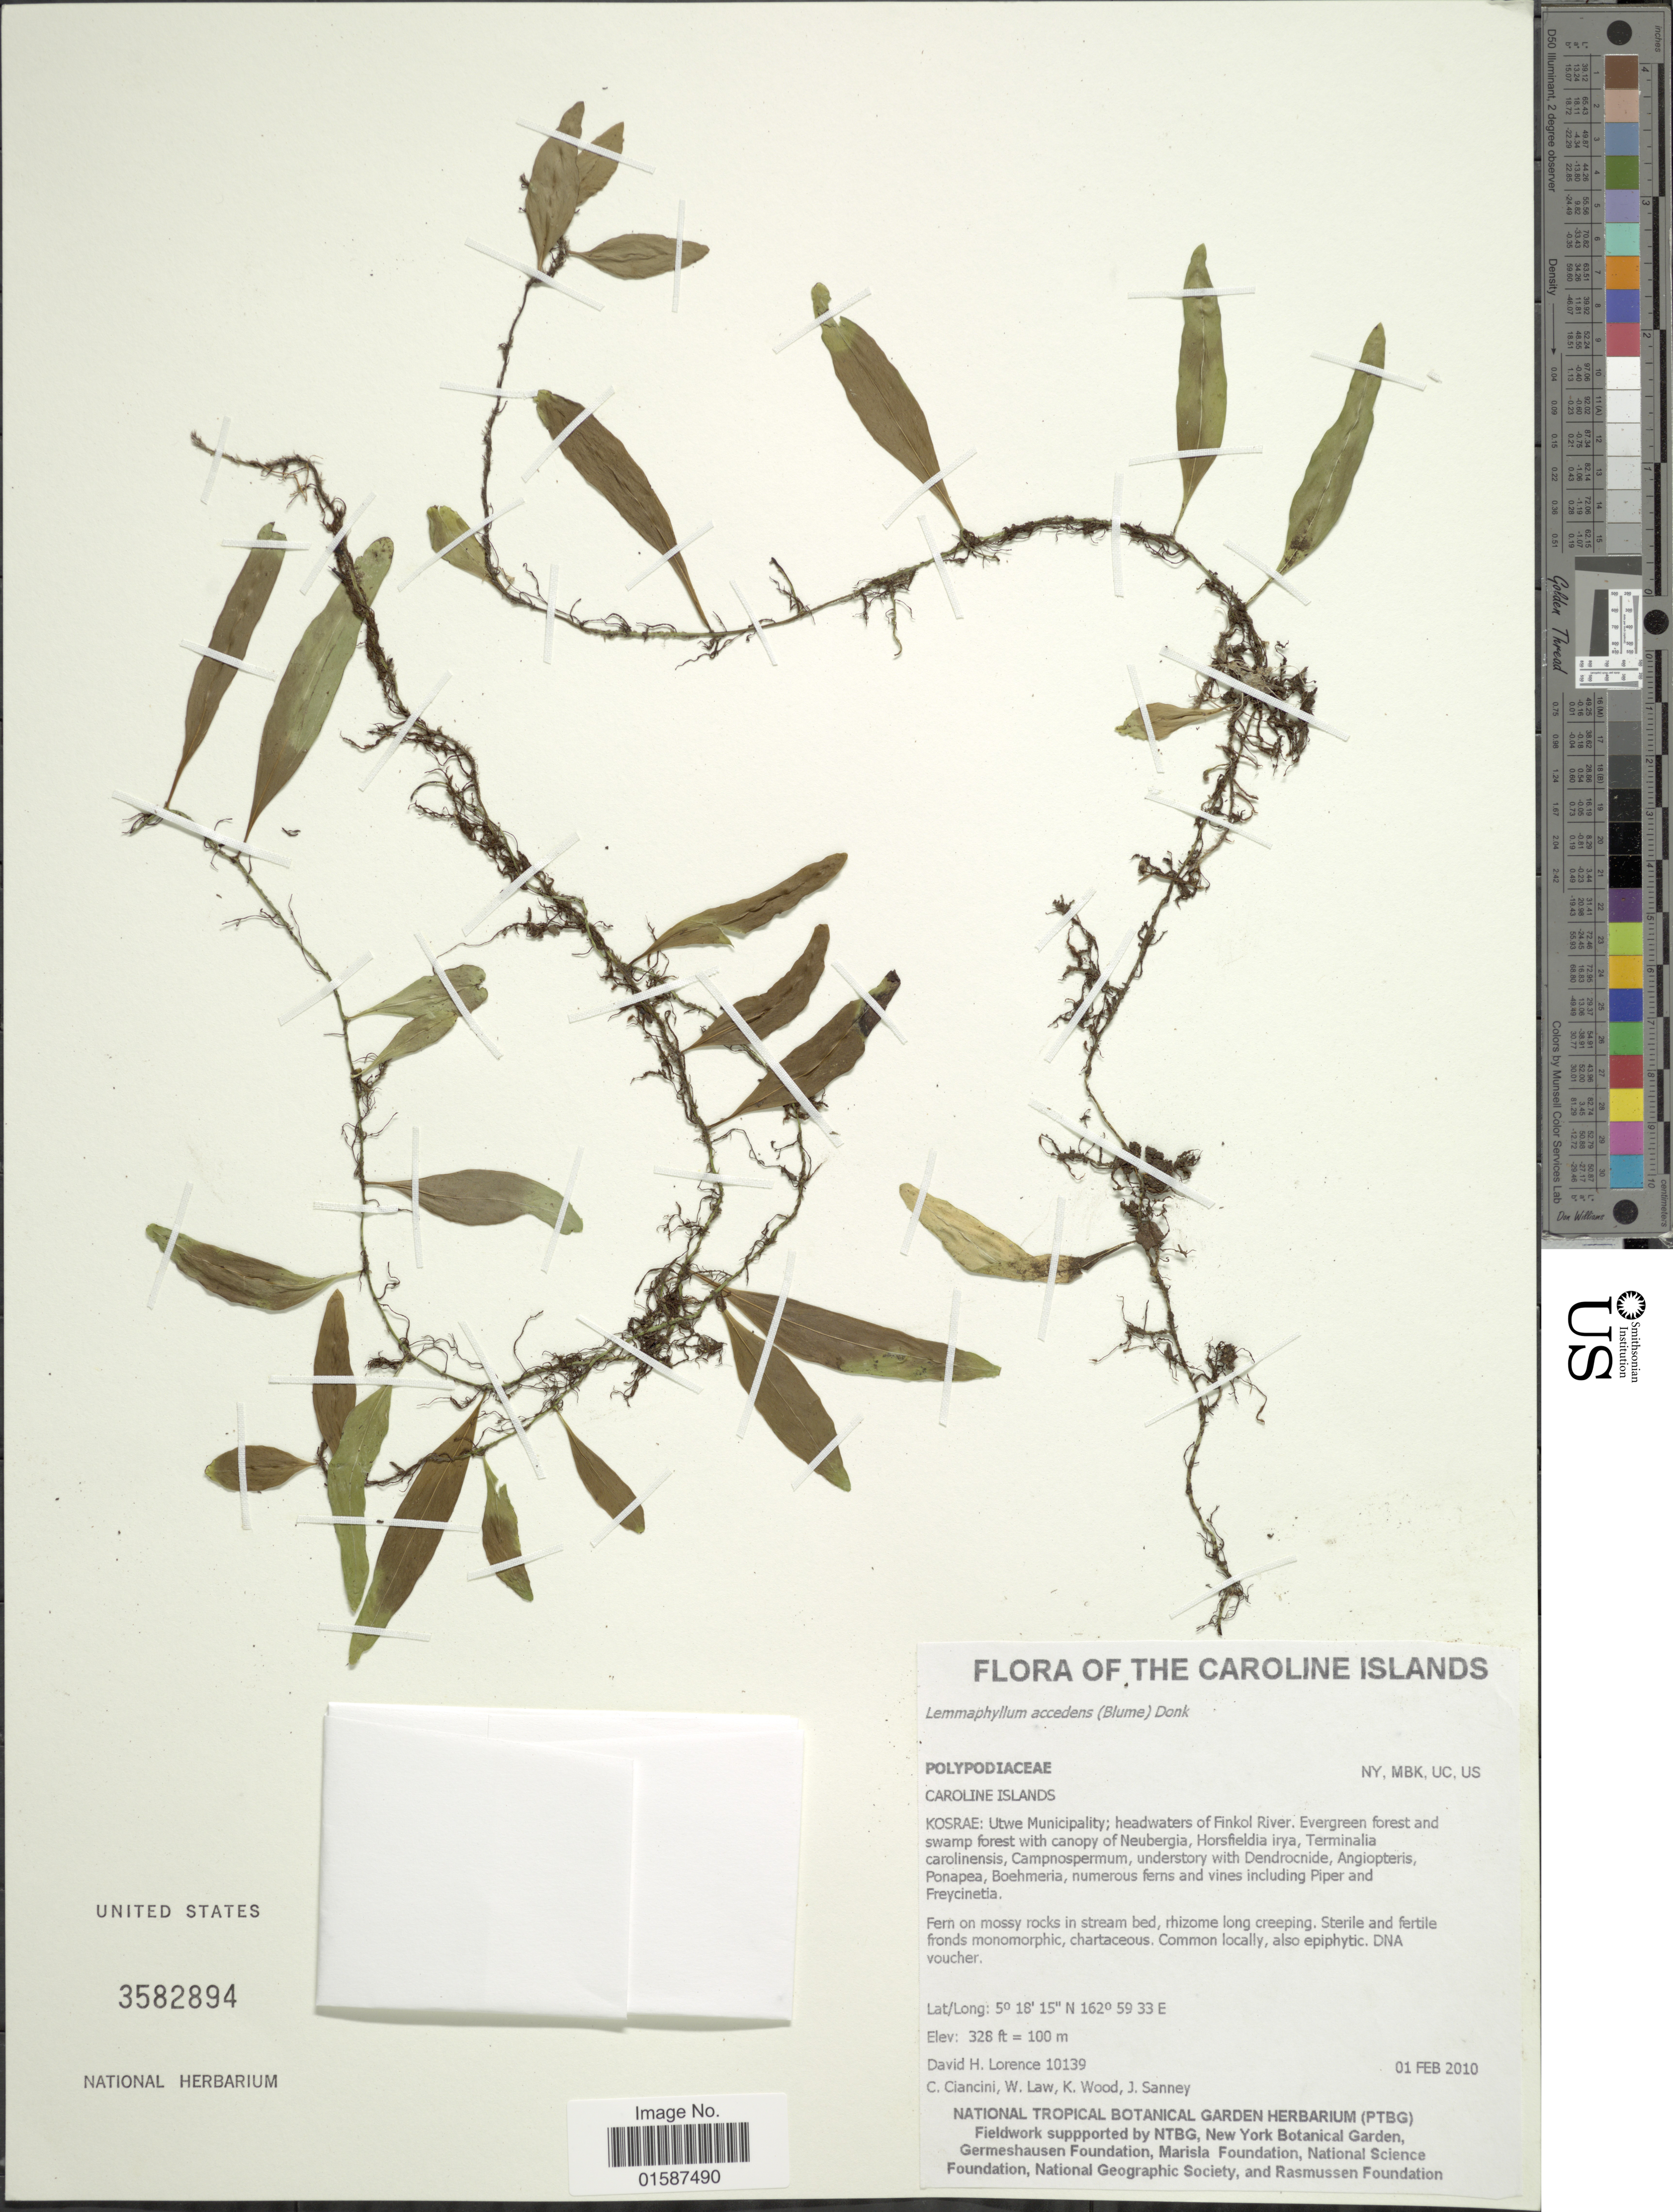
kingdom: Plantae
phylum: Tracheophyta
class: Polypodiopsida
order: Polypodiales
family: Polypodiaceae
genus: Lemmaphyllum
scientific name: Lemmaphyllum accedens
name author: (Blume) Donk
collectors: D. Lorence, C. Ciancini, W. Law, K. R. Wood & J. Sanney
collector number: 10139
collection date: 2010-02-01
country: Micronesia, Federated States of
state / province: Kosrae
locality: Caroline Islands, Kosrae: Utwe Municipality; headwaters of Finkol River, evergreen forest and swamp forest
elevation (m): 100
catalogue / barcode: US 3582894